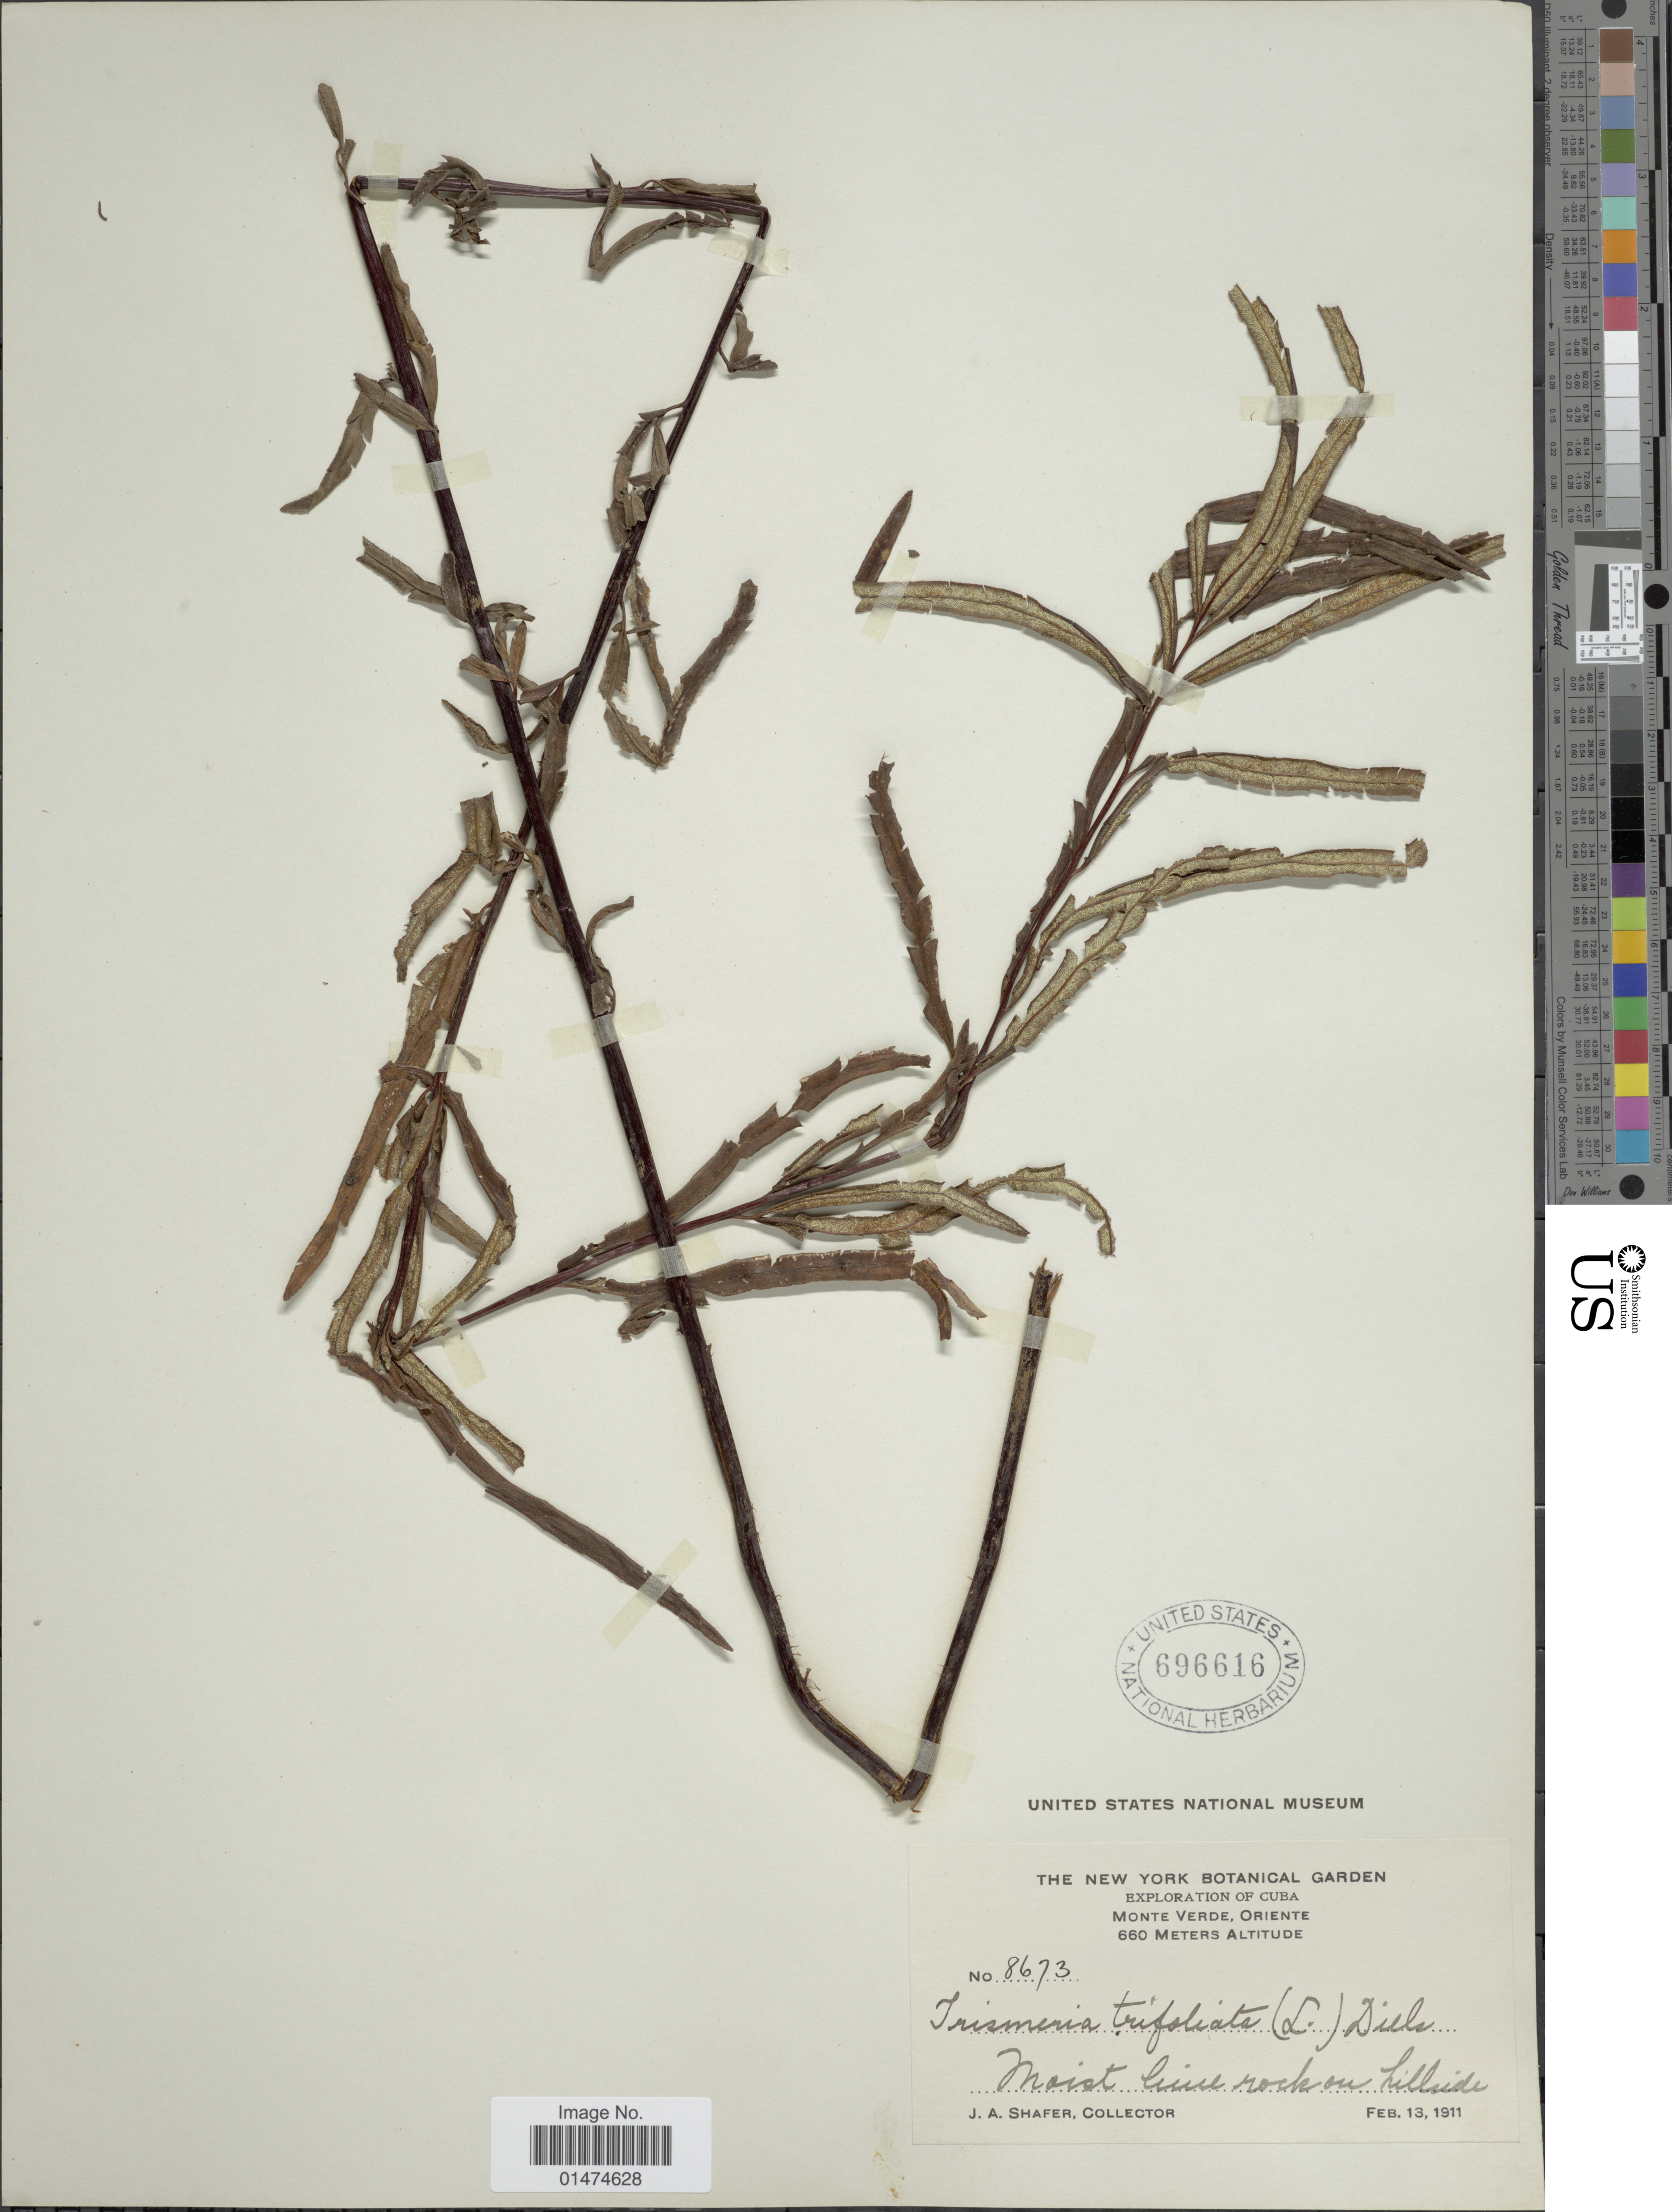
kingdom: Plantae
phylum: Tracheophyta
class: Polypodiopsida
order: Polypodiales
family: Pteridaceae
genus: Pityrogramma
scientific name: Pityrogramma trifoliata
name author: (L.) R.M. Tryon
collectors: J. A. Shafer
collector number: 8673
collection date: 1911-02-13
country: Cuba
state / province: Oriente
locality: Cuba, Monte Verde.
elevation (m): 660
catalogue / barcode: US 696616